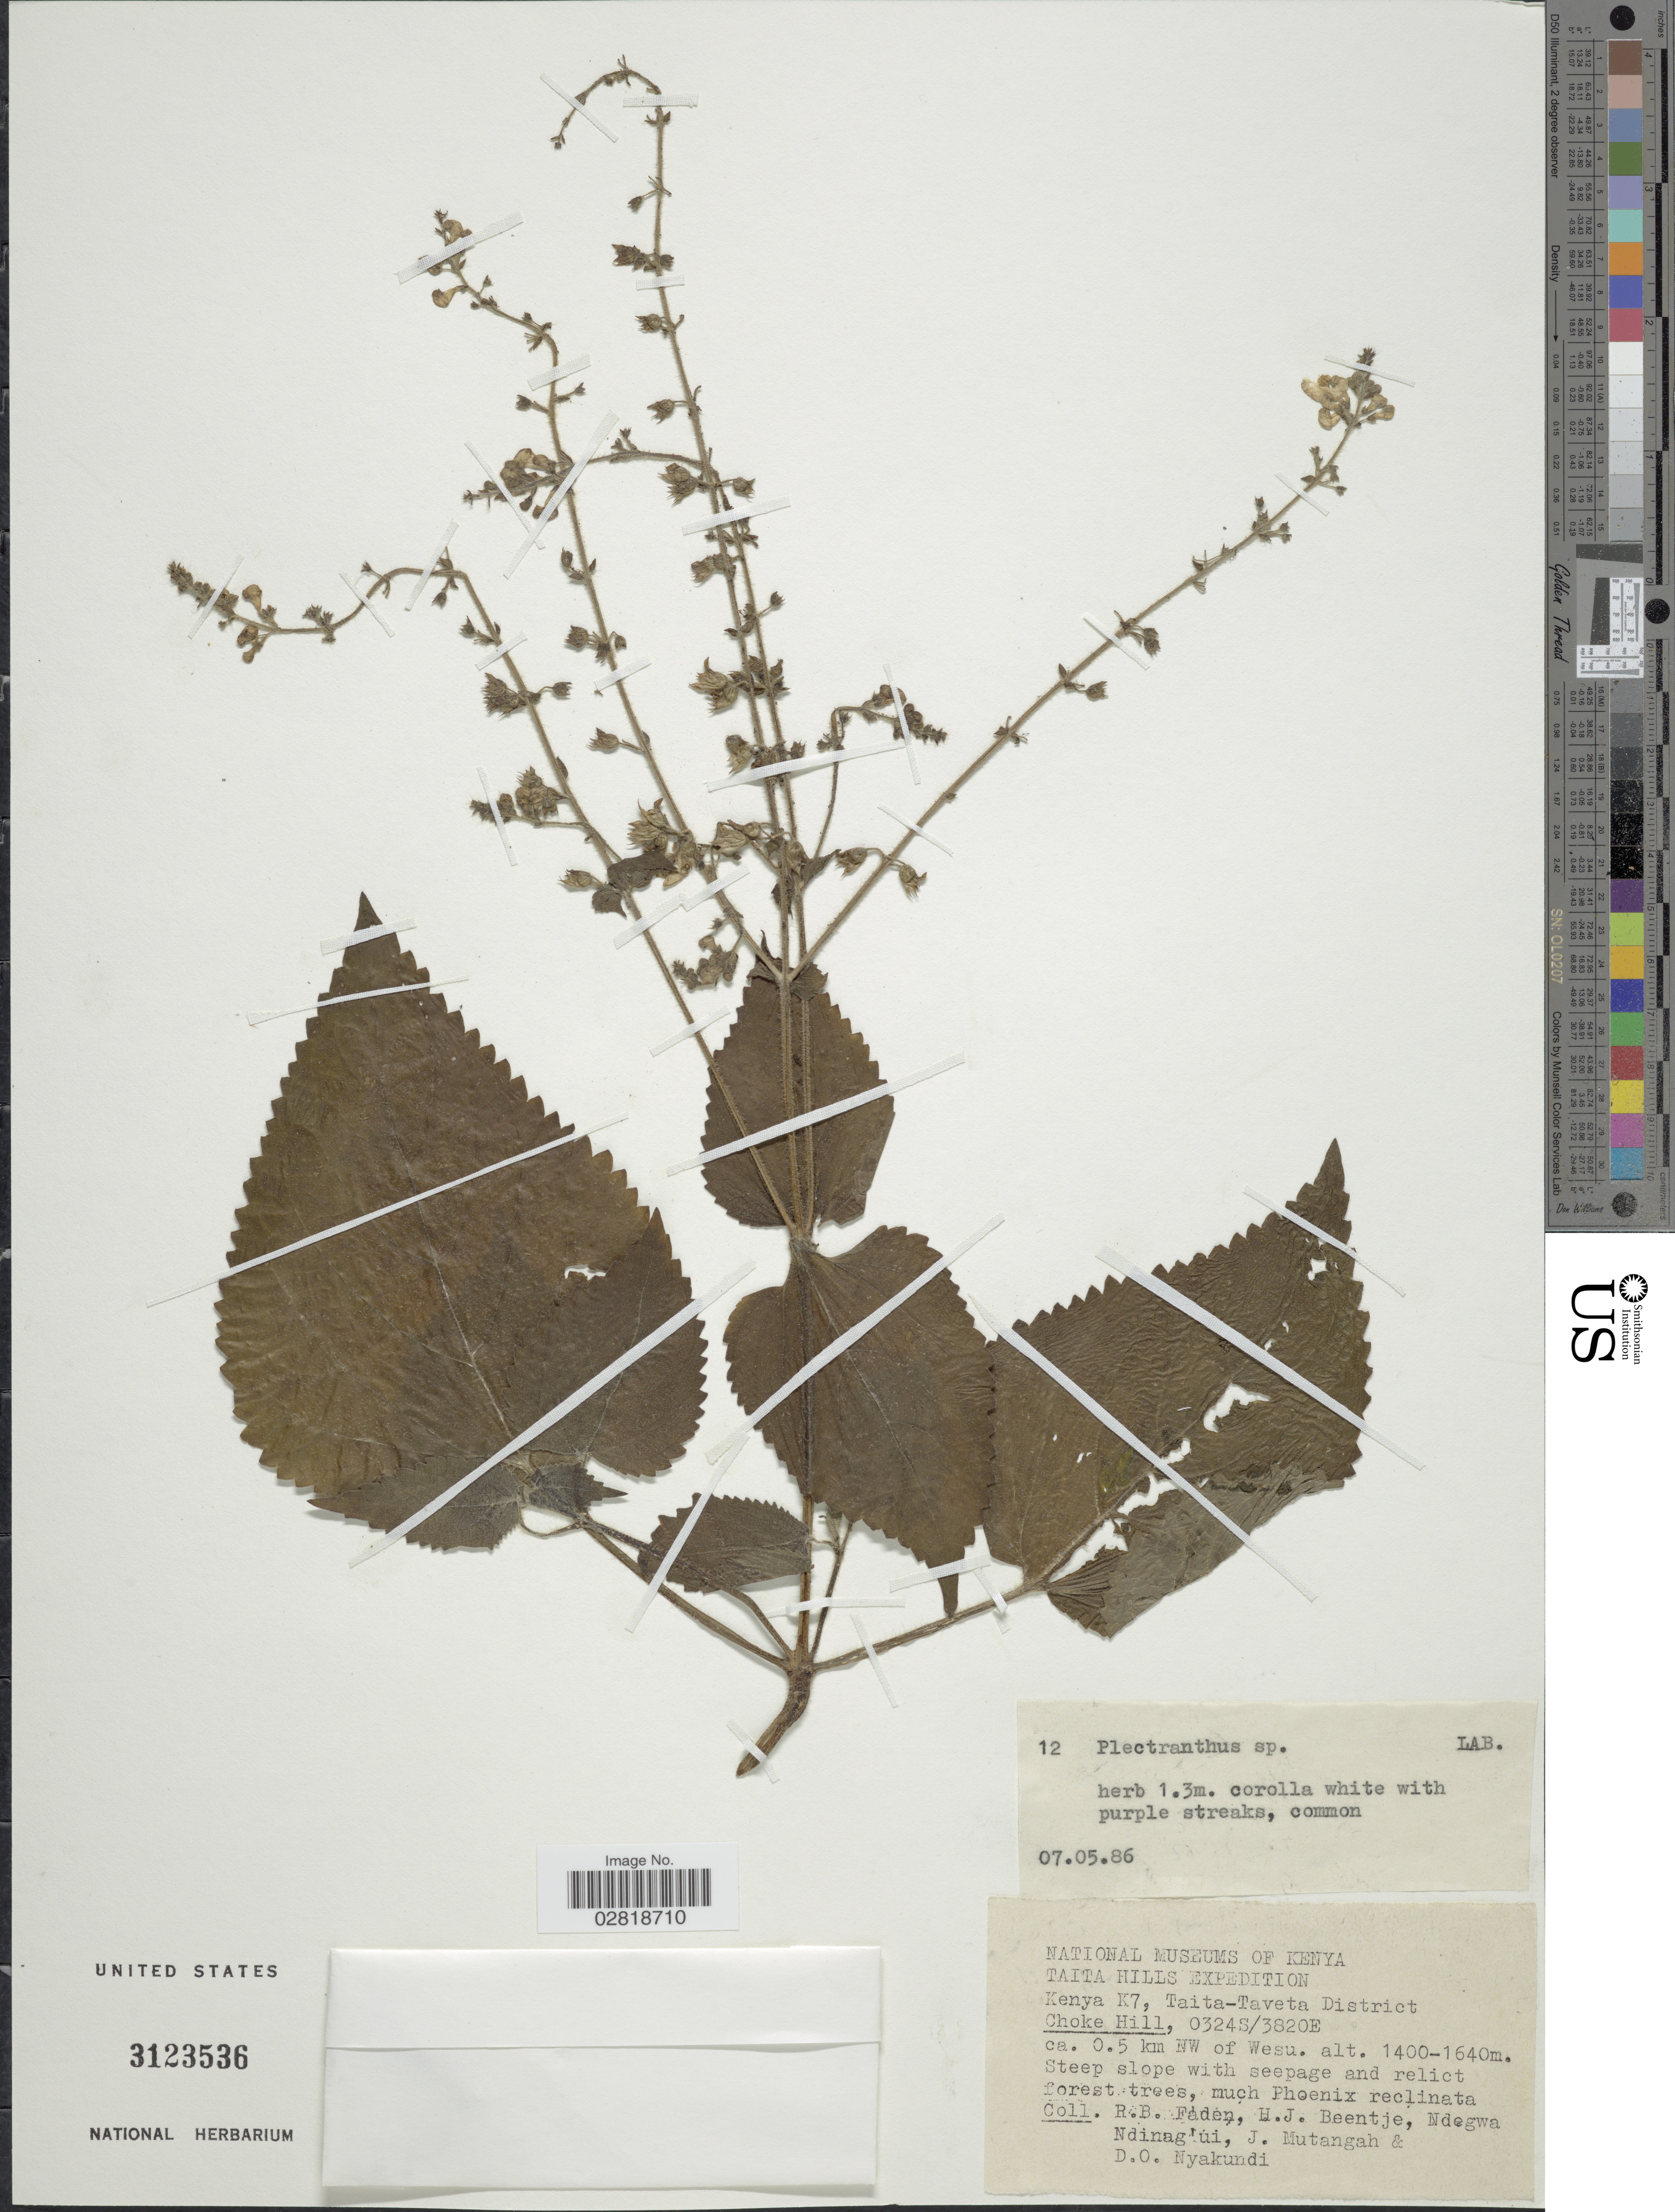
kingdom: Plantae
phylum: Tracheophyta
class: Magnoliopsida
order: Lamiales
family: Lamiaceae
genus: Plectranthus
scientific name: Plectranthus sp.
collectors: R. B. Faden, H. J. Beentje, Ndegwa Ndiang'ui, J. Mutangah & D. Nyakundi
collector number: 12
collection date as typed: Transcribed d/m/y: 7/5/86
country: Kenya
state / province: Taita Taveta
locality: Taita Hills. K7, Taita-Taveta District. Choke Hill, ca. 0.5 km NW of Wesu.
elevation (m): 1400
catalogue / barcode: US 3123536